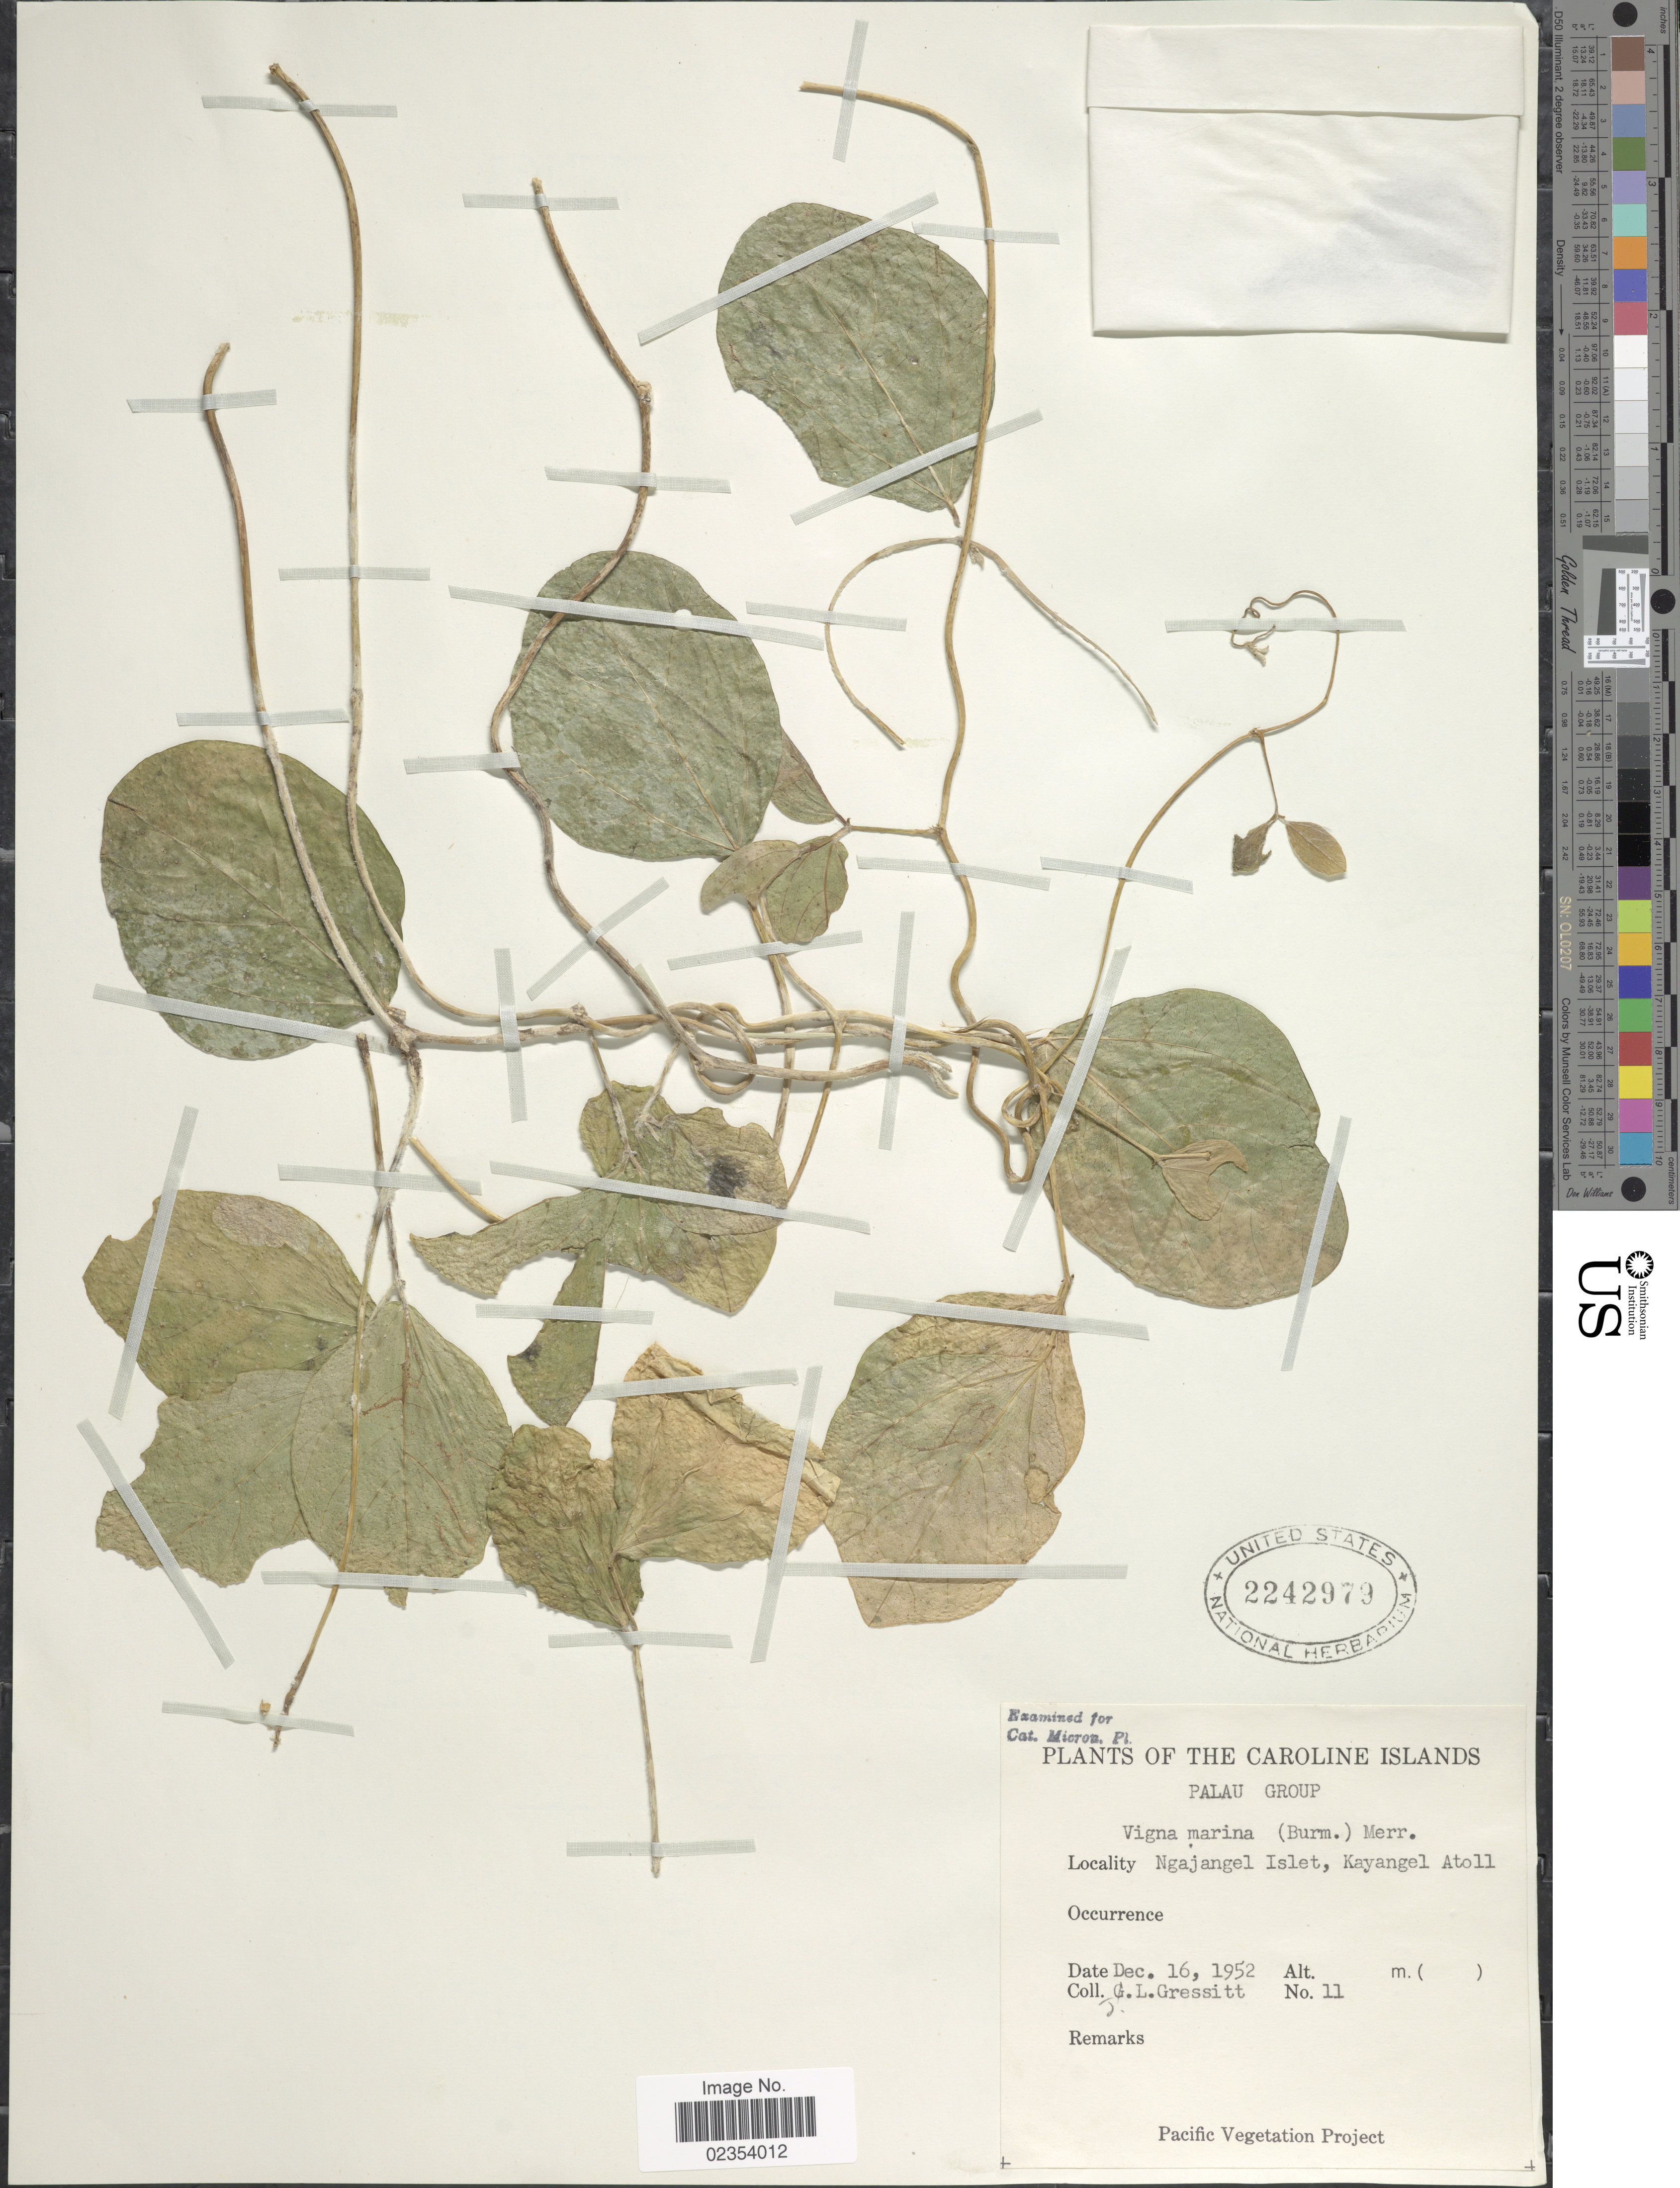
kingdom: Plantae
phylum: Tracheophyta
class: Magnoliopsida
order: Fabales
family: Fabaceae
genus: Vigna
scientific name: Vigna marina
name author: (Burm.) Merr.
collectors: G. Gressitt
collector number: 11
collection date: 1952-12-16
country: Palau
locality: Caroline Islands. Palau Group. Ngajangel Islet, Kayangel Atoll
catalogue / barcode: US 2242979